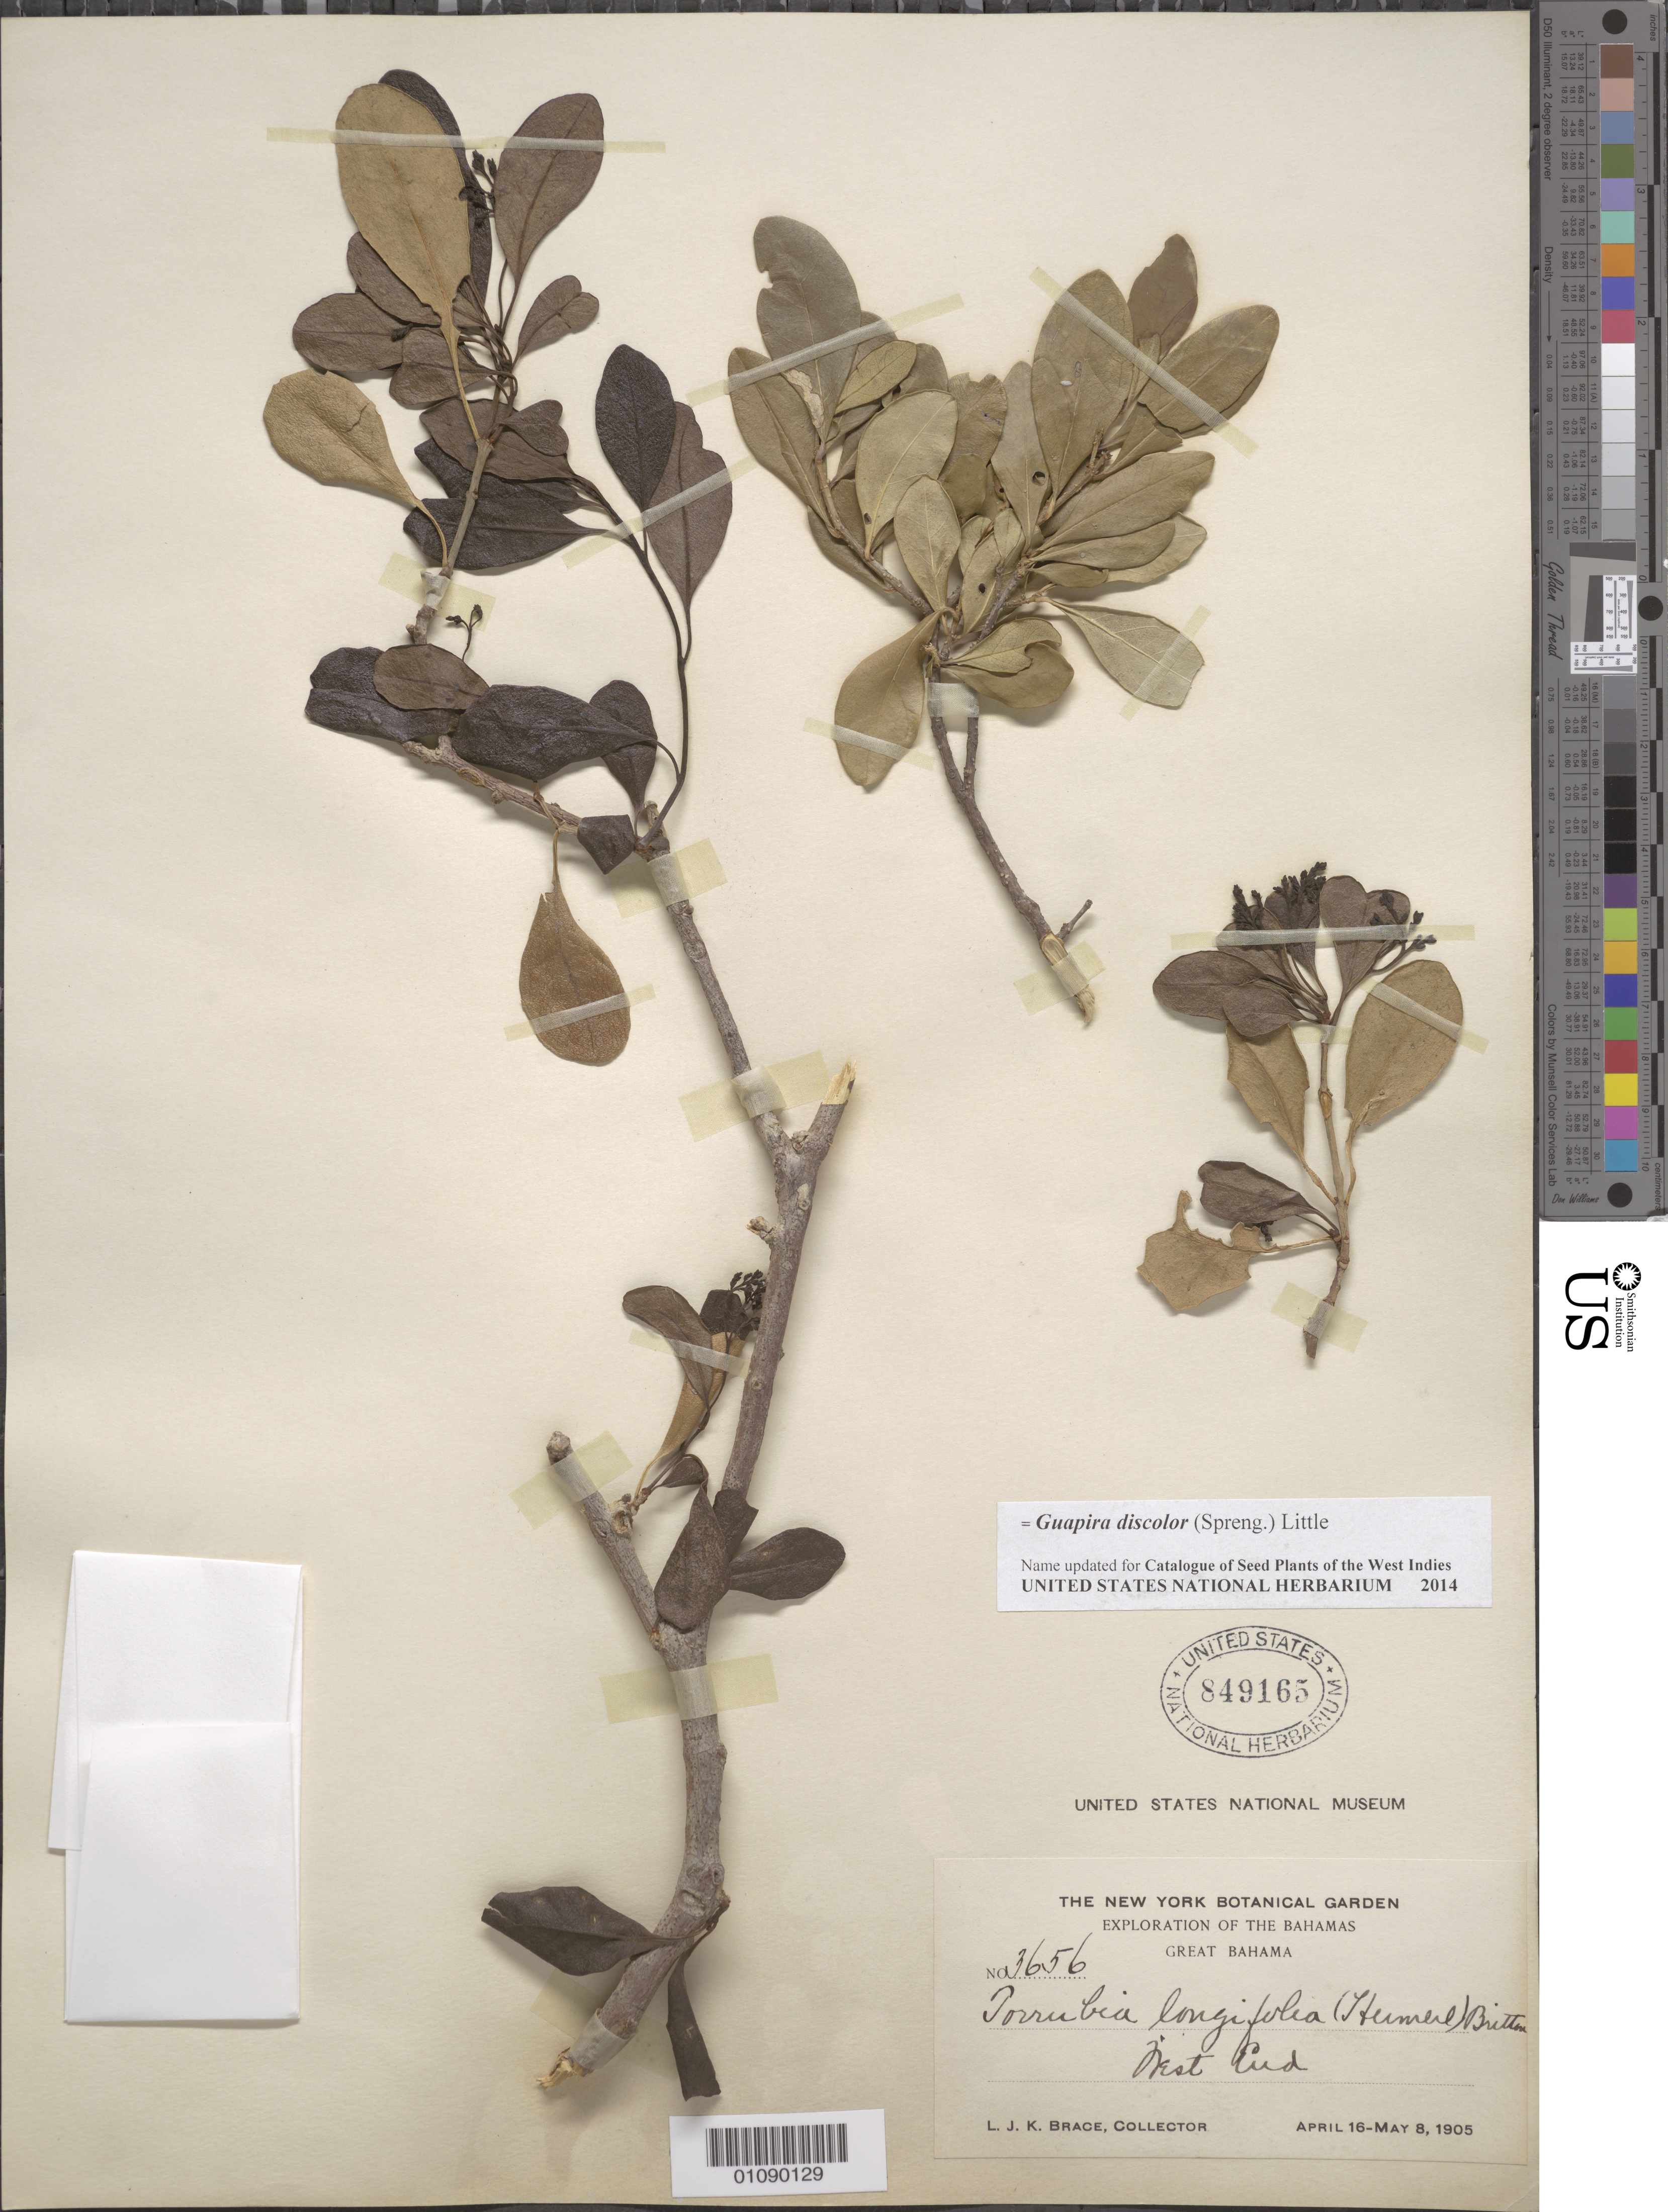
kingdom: Plantae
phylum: Tracheophyta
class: Magnoliopsida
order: Caryophyllales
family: Nyctaginaceae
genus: Guapira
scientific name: Guapira discolor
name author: (Spreng.) Little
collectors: L. J. K. Brace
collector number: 3656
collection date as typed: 16 Apr 1905 to 08 May 1905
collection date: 1905-04-16/1905-05-08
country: Bahamas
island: Great Bahama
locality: West End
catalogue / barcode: US 849165